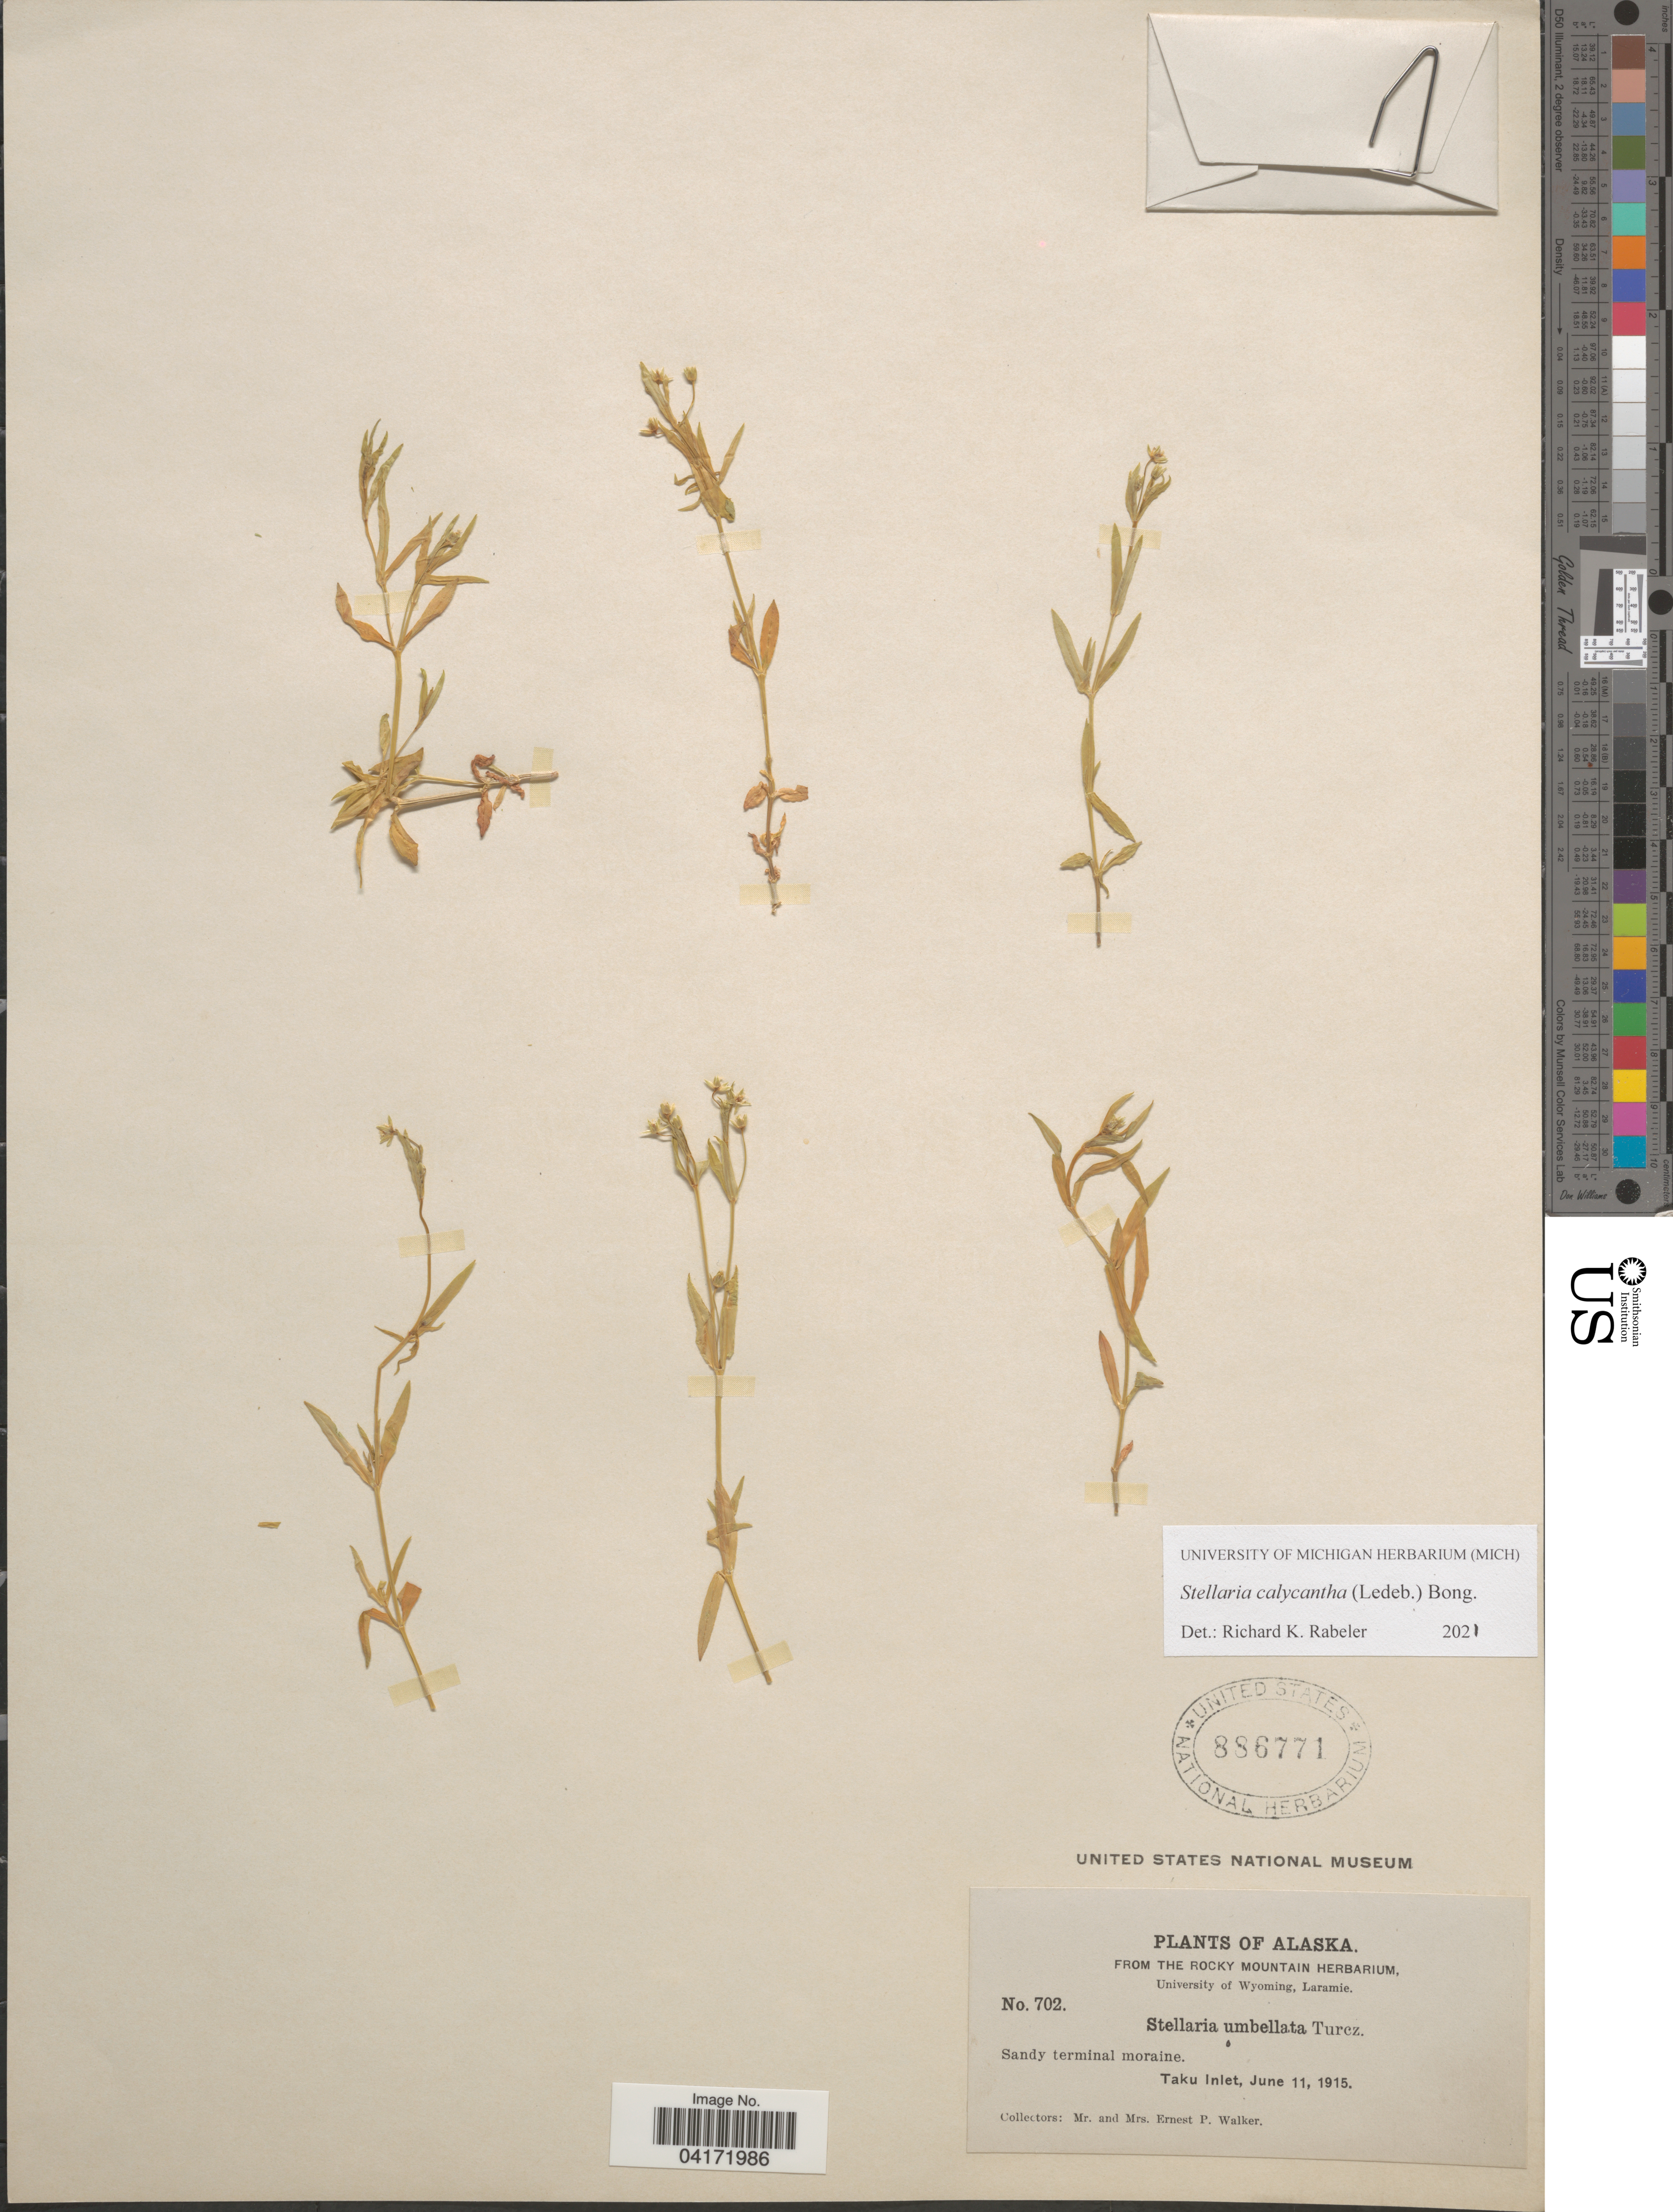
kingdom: Plantae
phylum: Tracheophyta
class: Magnoliopsida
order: Caryophyllales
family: Caryophyllaceae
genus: Stellaria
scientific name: Stellaria calycantha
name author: (Ledeb.) Bong.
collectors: E. P. Walker & E. Walker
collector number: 702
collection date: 1915-06-11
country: United States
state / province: Alaska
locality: Sandy terminal moraine. Taku Inlet.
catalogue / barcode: US 886771